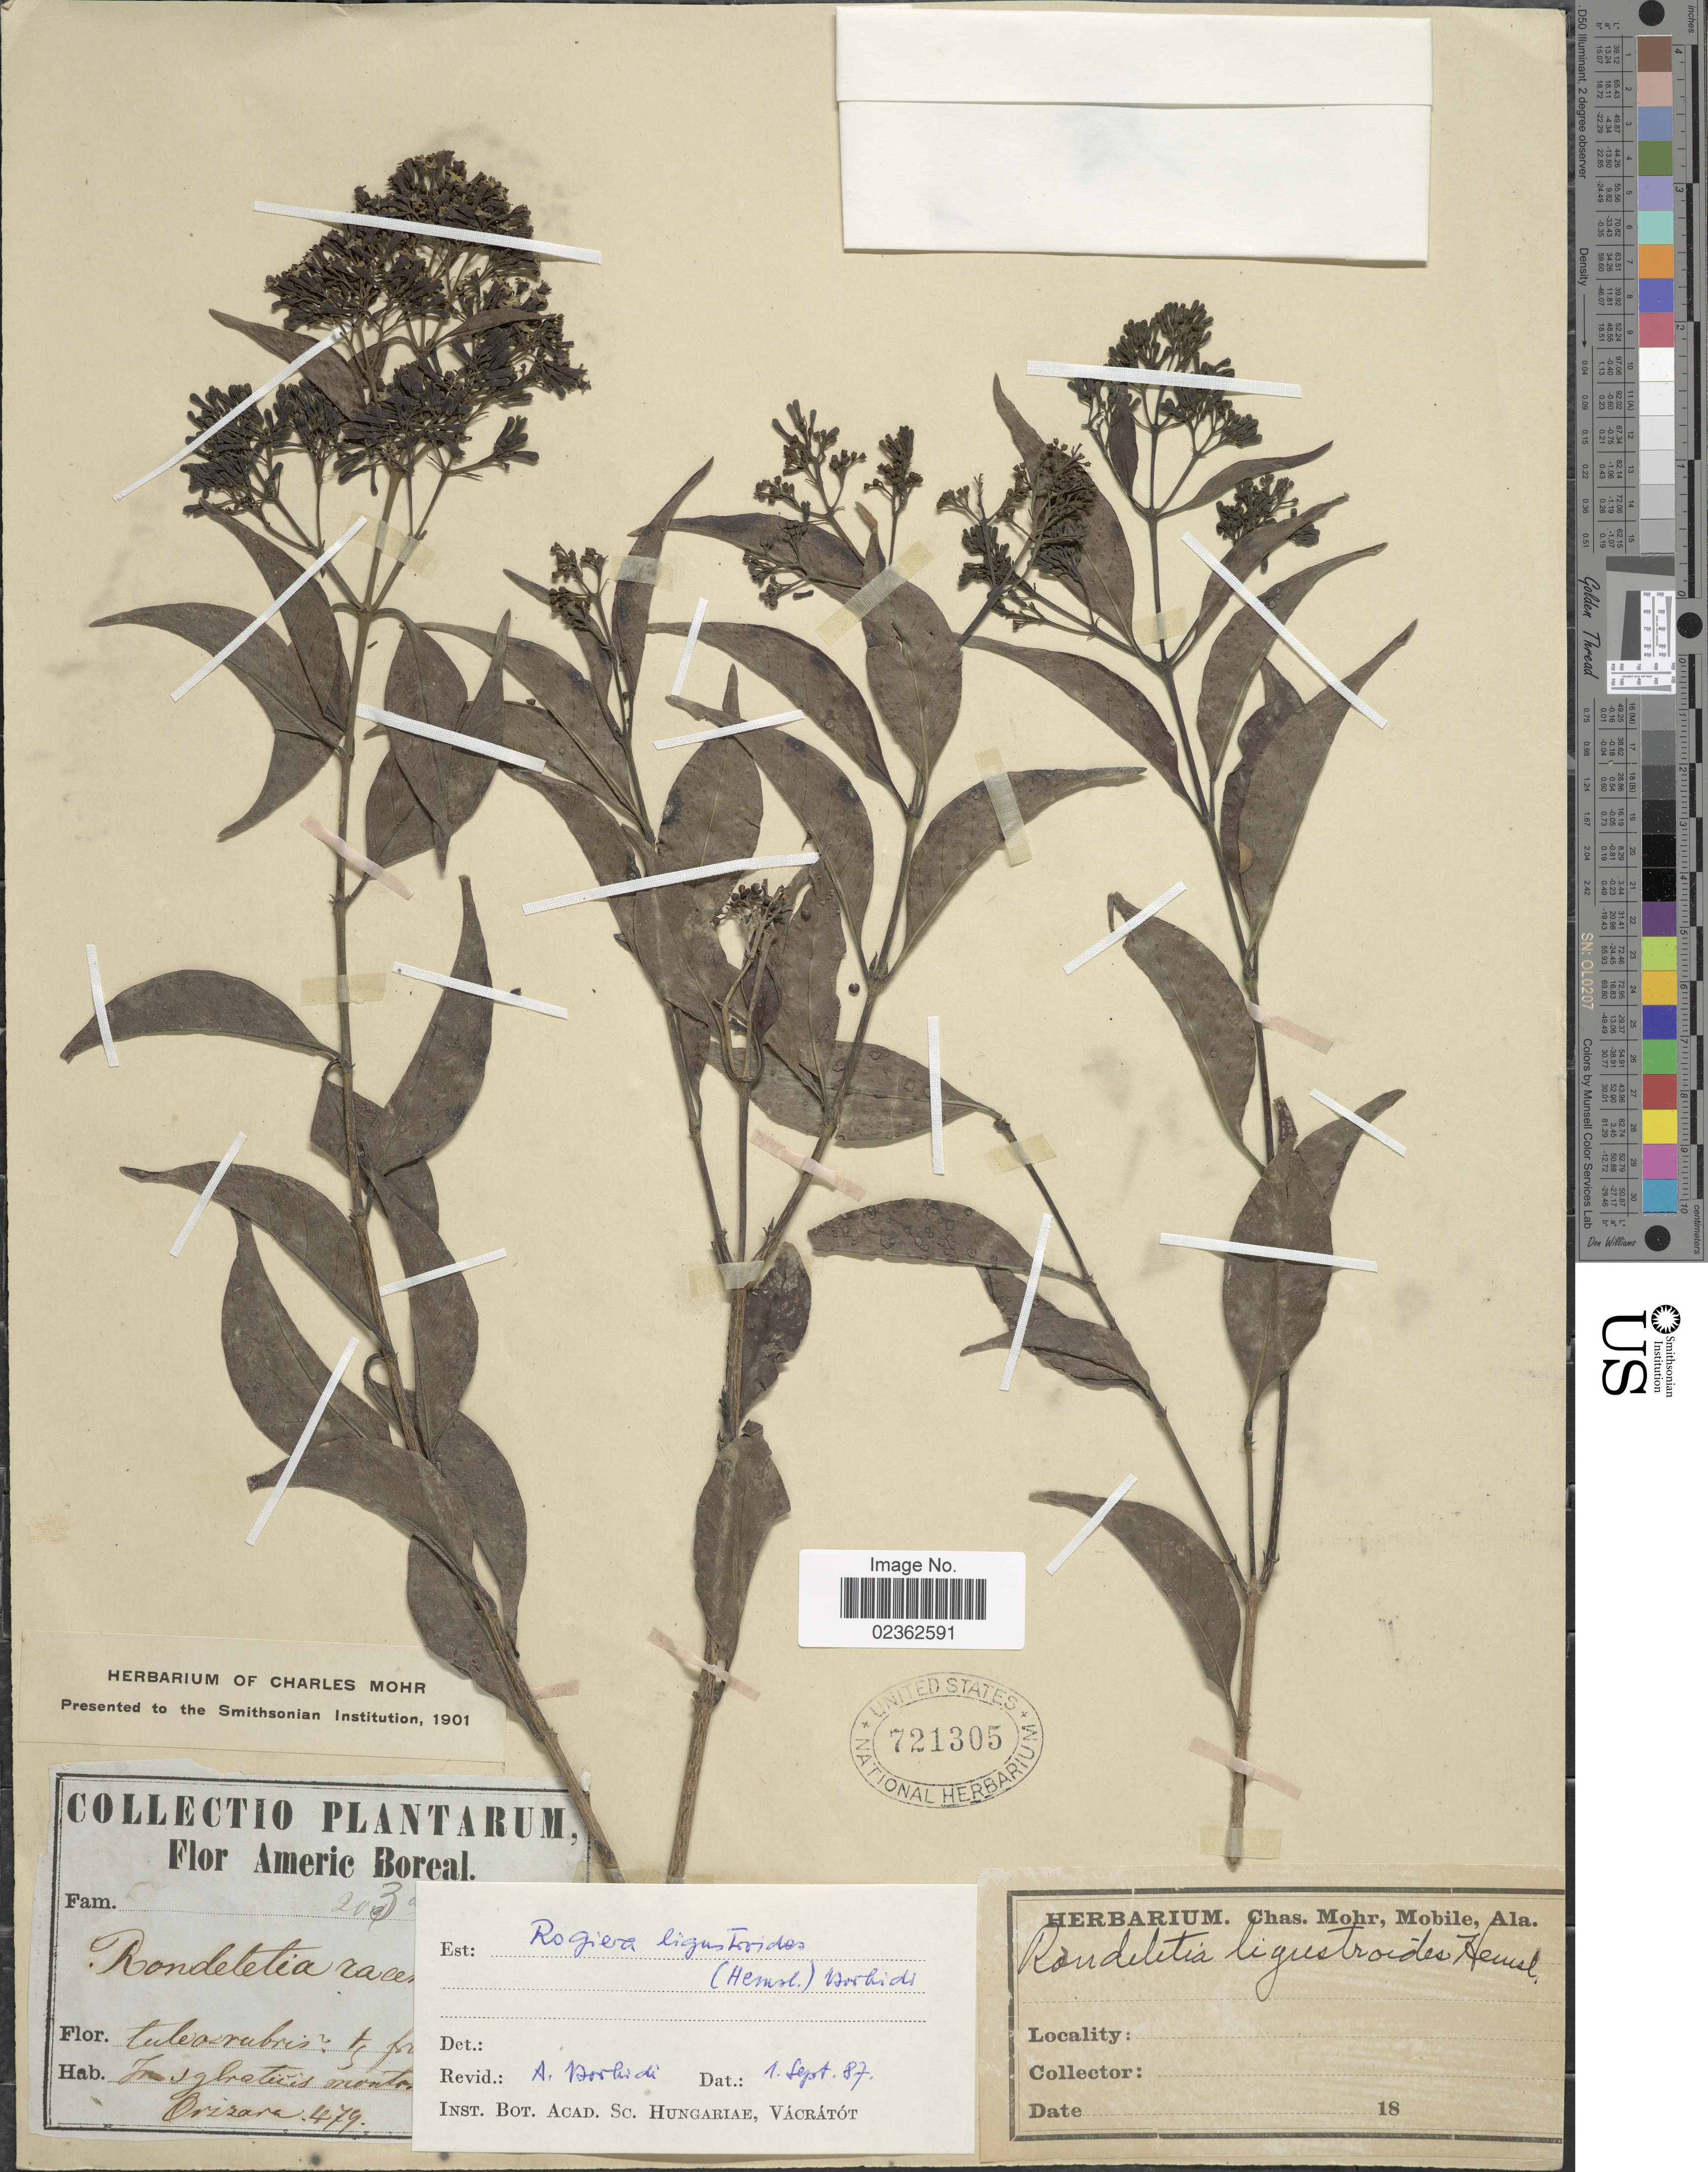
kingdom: Plantae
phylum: Tracheophyta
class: Magnoliopsida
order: Gentianales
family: Rubiaceae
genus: Rogiera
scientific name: Rogiera ligustroides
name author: (Hemsl.) Borhidi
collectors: ex herb. Charles Mohr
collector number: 479?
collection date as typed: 18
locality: In igbreticis [interpreted] monta [illegible text], Orizara, Americ Boreal.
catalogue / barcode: US 721305